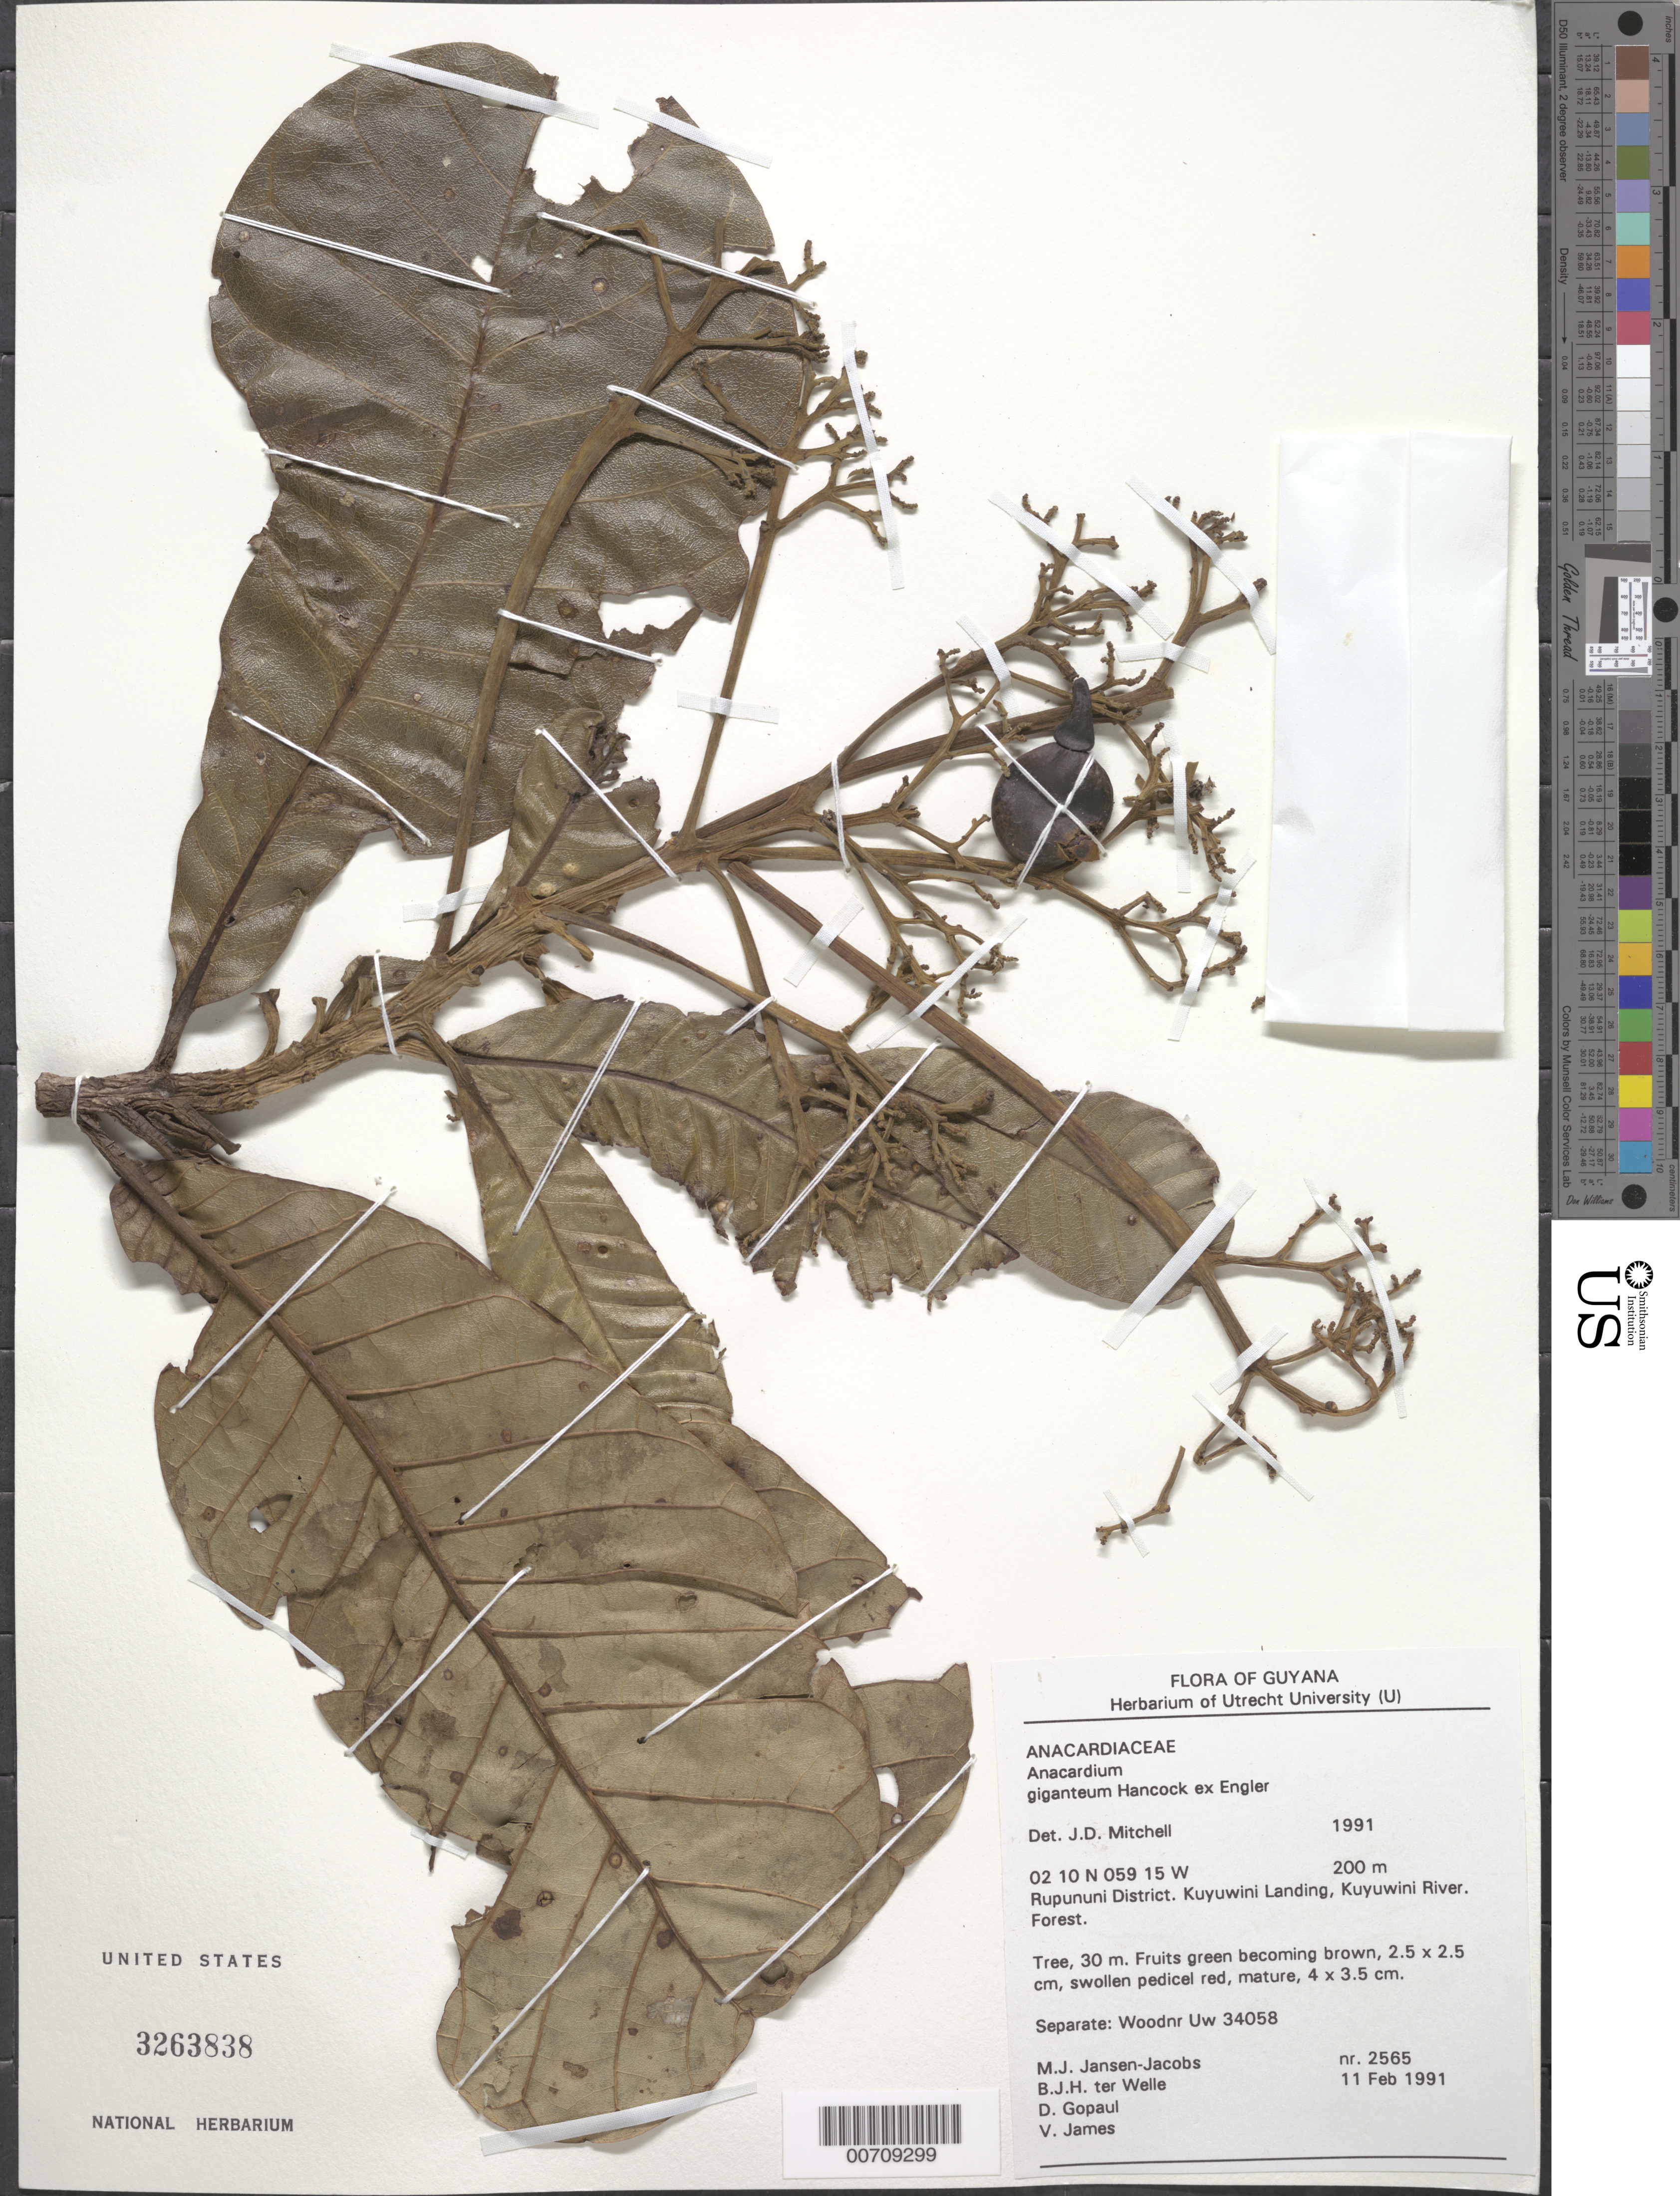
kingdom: Plantae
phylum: Tracheophyta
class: Magnoliopsida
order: Sapindales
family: Anacardiaceae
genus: Anacardium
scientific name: Anacardium giganteum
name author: W. Hancock ex Engl.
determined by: Mitchell, John D.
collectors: M. J. Jansen-Jacobs, B. Welle, D. Gopaul & V. James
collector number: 2565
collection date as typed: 11-Feb-91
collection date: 1991-02-11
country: Guyana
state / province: U. Takutu-U. Essequibo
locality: Kuyuwini Landing, Kuyuwini River, Rupununi District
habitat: Forest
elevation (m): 200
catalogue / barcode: US 3263838